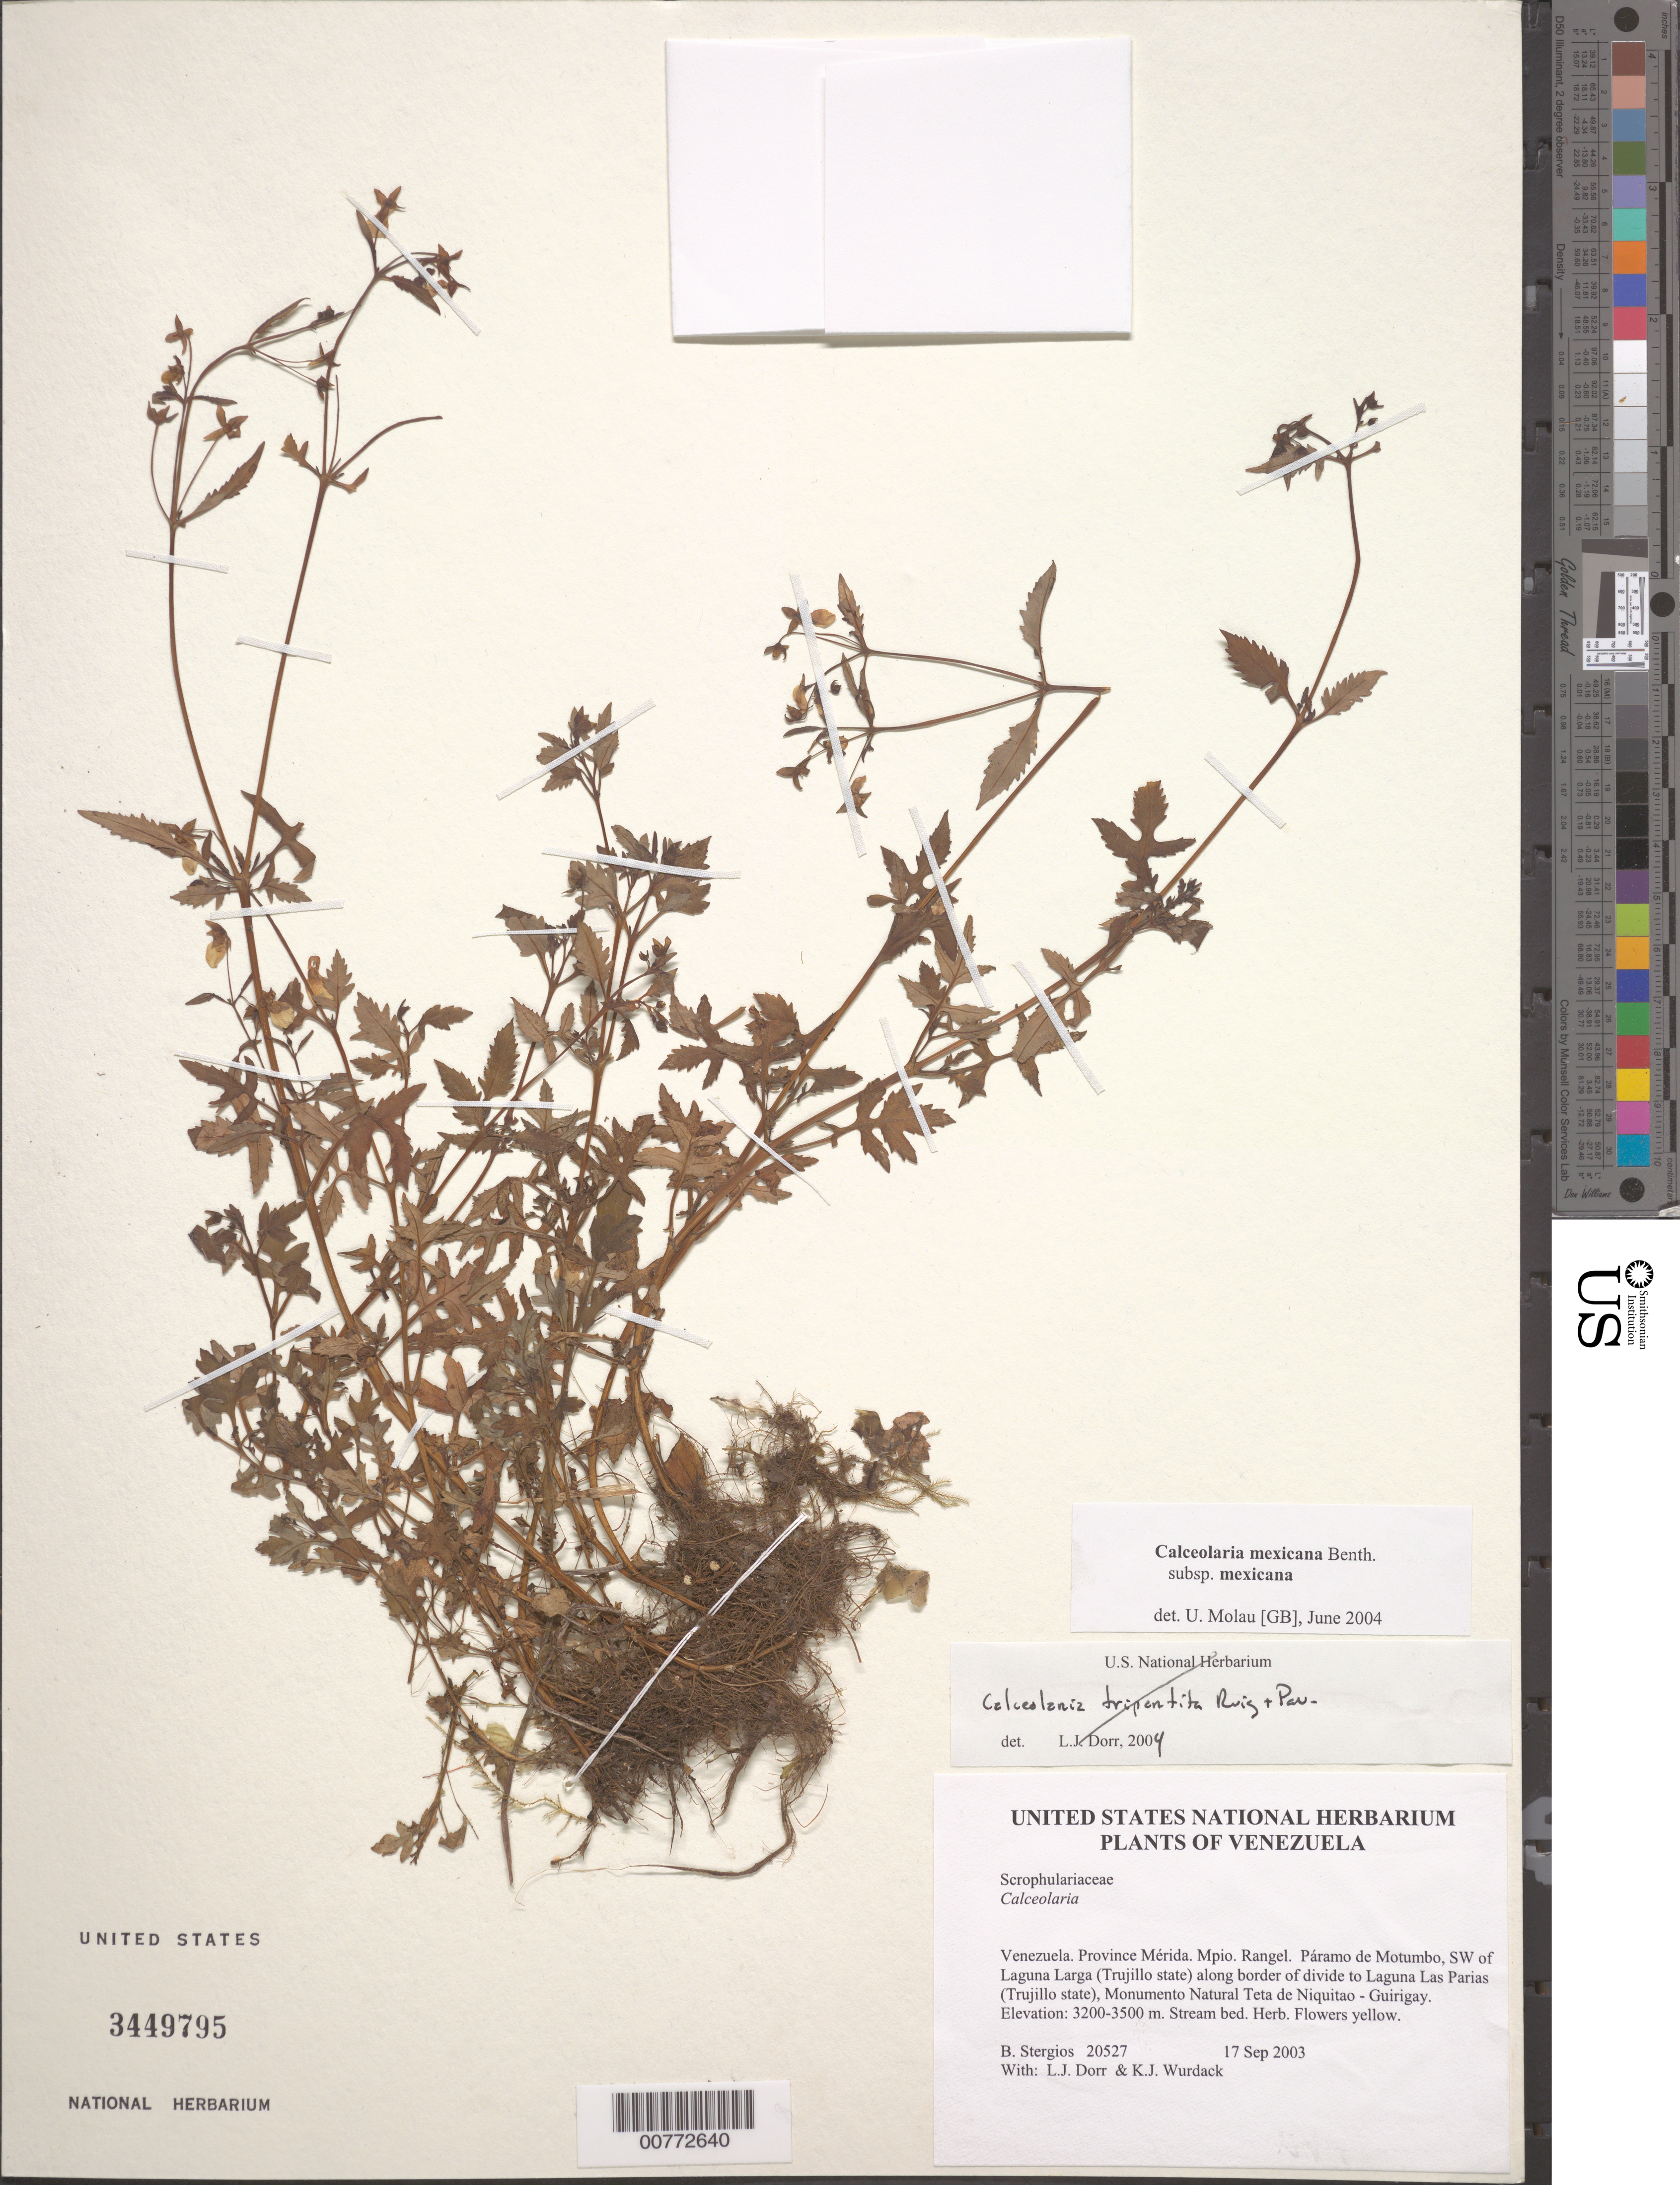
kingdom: Plantae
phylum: Tracheophyta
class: Magnoliopsida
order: Lamiales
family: Calceolariaceae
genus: Calceolaria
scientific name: Calceolaria mexicana subsp. mexicana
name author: Benth.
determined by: Molau, U.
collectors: B. G. Stergios, L. J. Dorr & K. Wurdack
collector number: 20527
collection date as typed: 17 Sep 2003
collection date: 2003-09-17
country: Venezuela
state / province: Mérida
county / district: Rangel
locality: Páramo de Motumbo, NW of Laguna Larga (Trujillo state), Monumento Natural Teta de Niquitao - Guirigay.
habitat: Stream bed.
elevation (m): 3200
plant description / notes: CTES, F, GB, MO, NY, PORT, US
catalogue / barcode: US 3449795